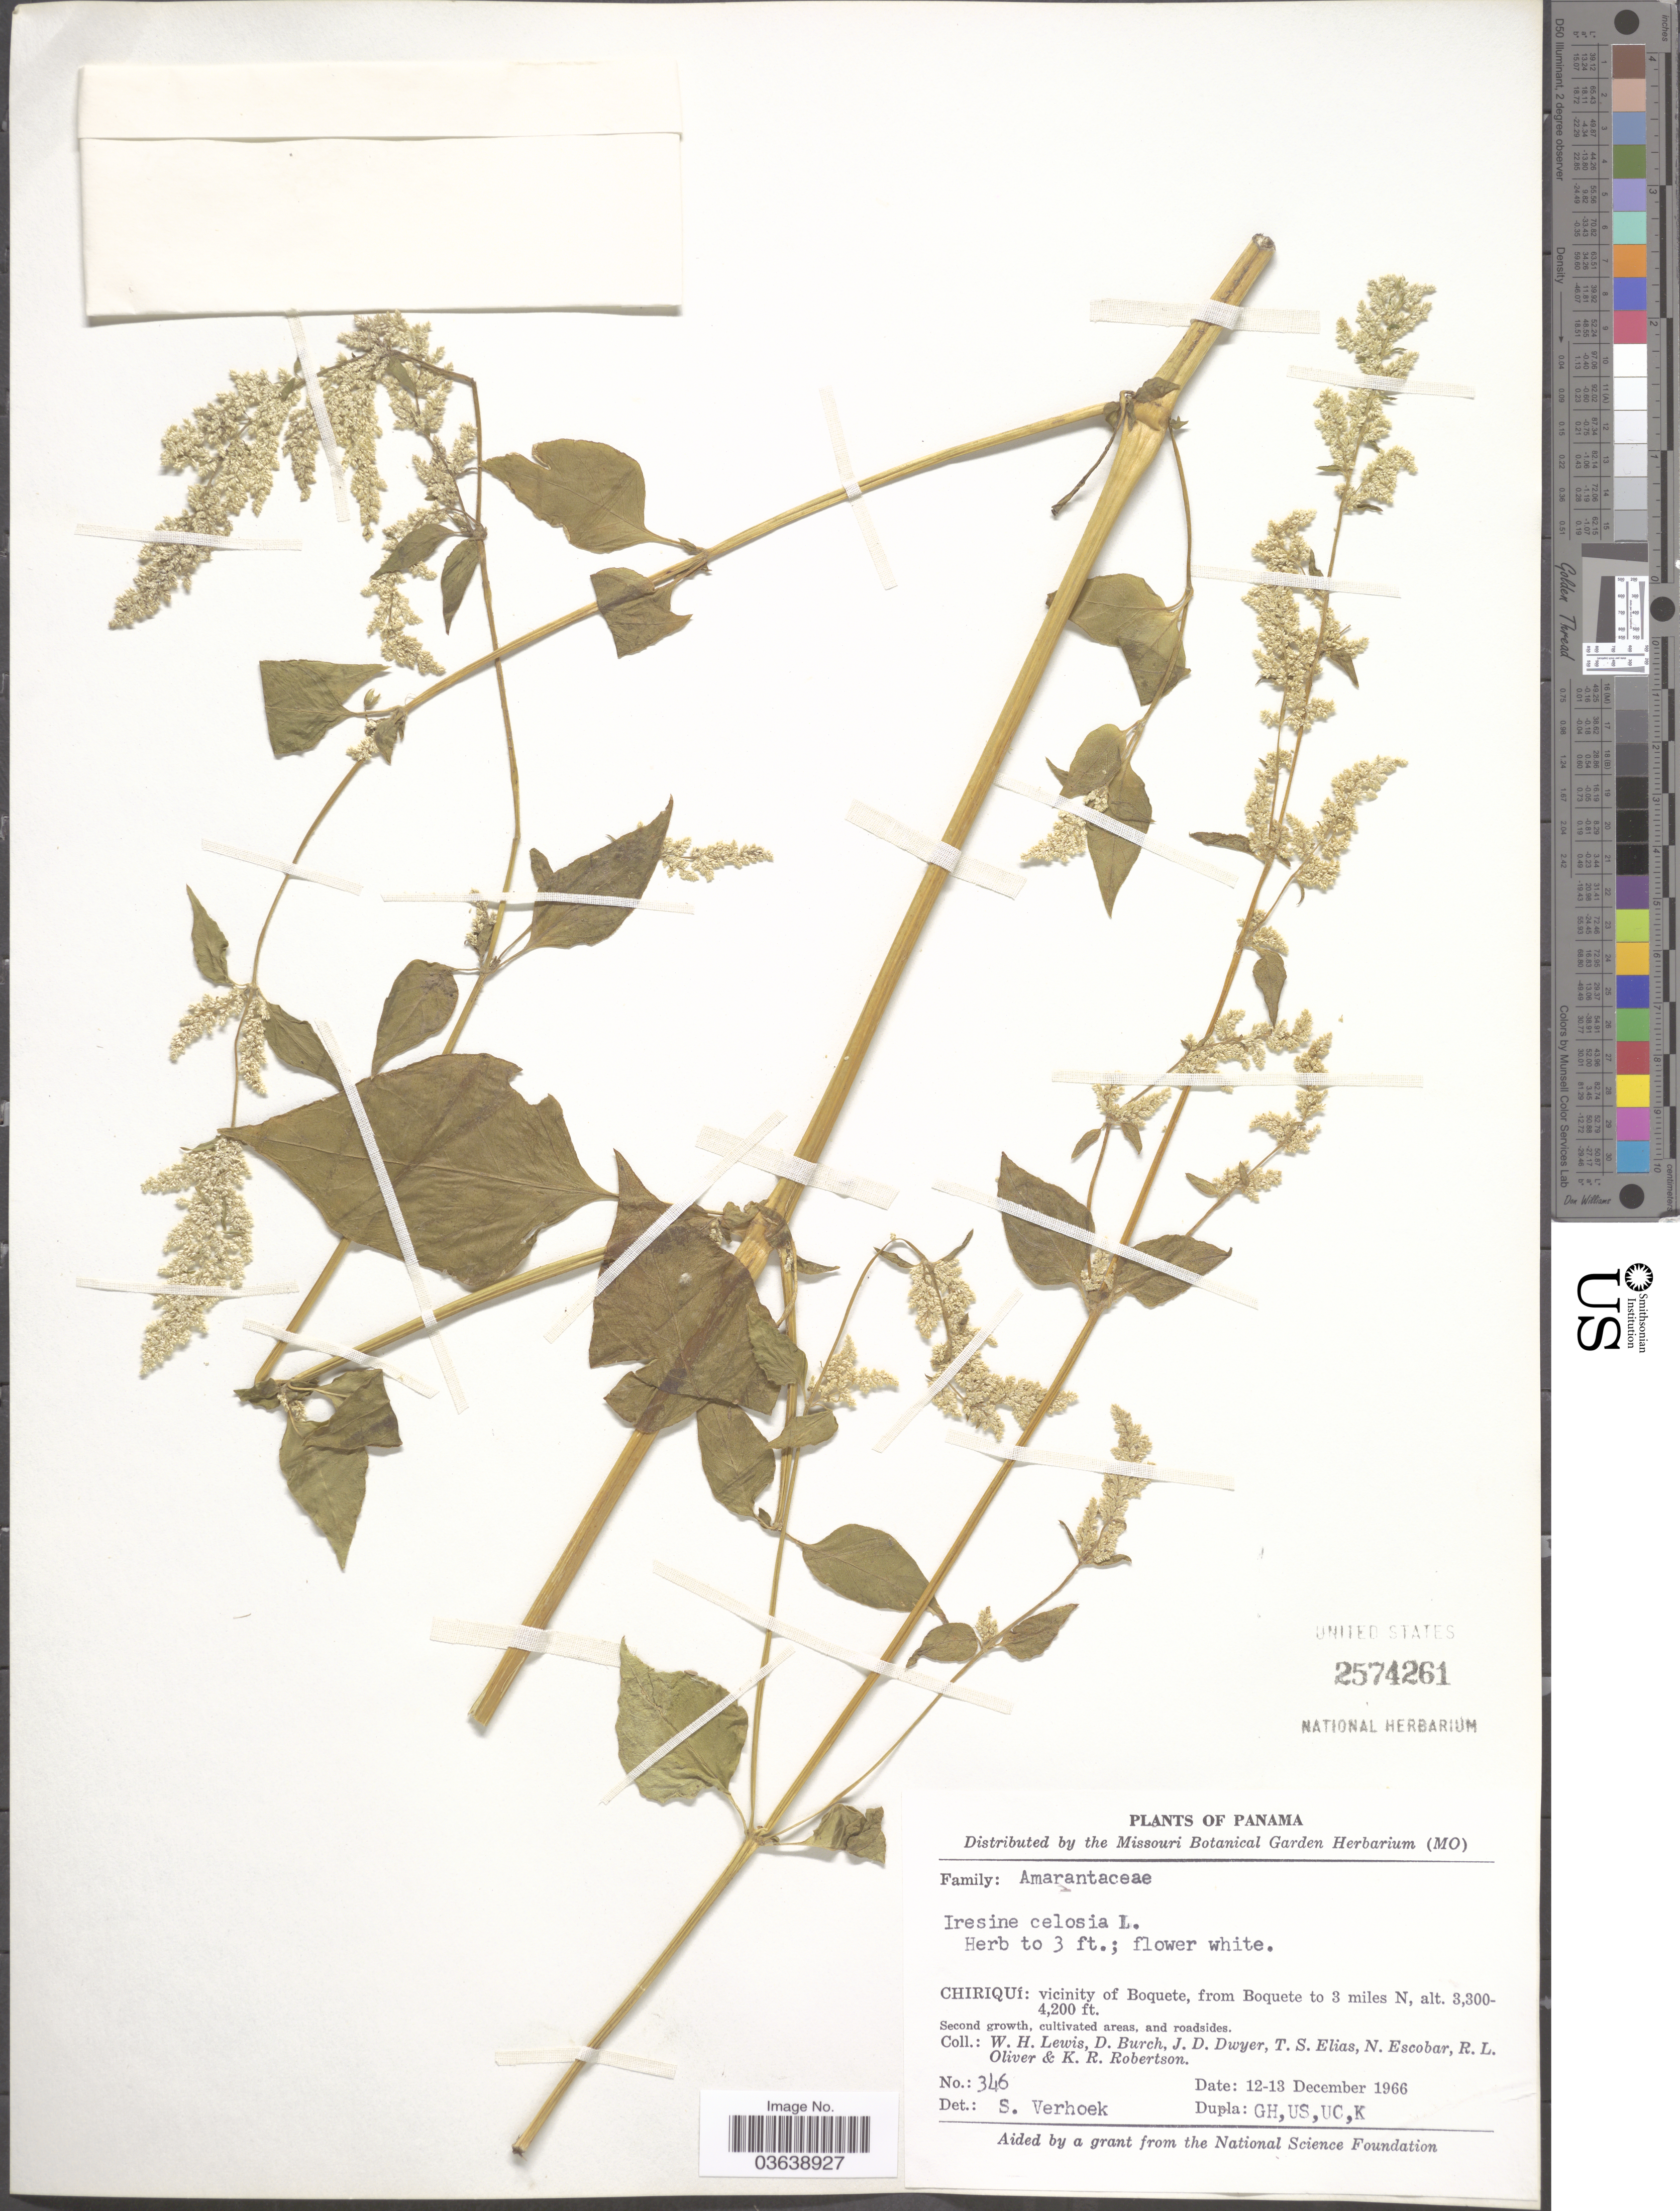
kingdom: Plantae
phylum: Tracheophyta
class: Magnoliopsida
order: Caryophyllales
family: Amaranthaceae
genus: Iresine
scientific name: Iresine celosia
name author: L.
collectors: W. H. Lewis, D. Burch, J. D. Dwyer, T. S. Elias & et al.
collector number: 346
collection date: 1966-12-12/1966-12-13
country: Panama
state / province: Chiriqui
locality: Vicinity of Boquete, from Boquete to 3 miles N.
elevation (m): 1280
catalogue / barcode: US 2574261